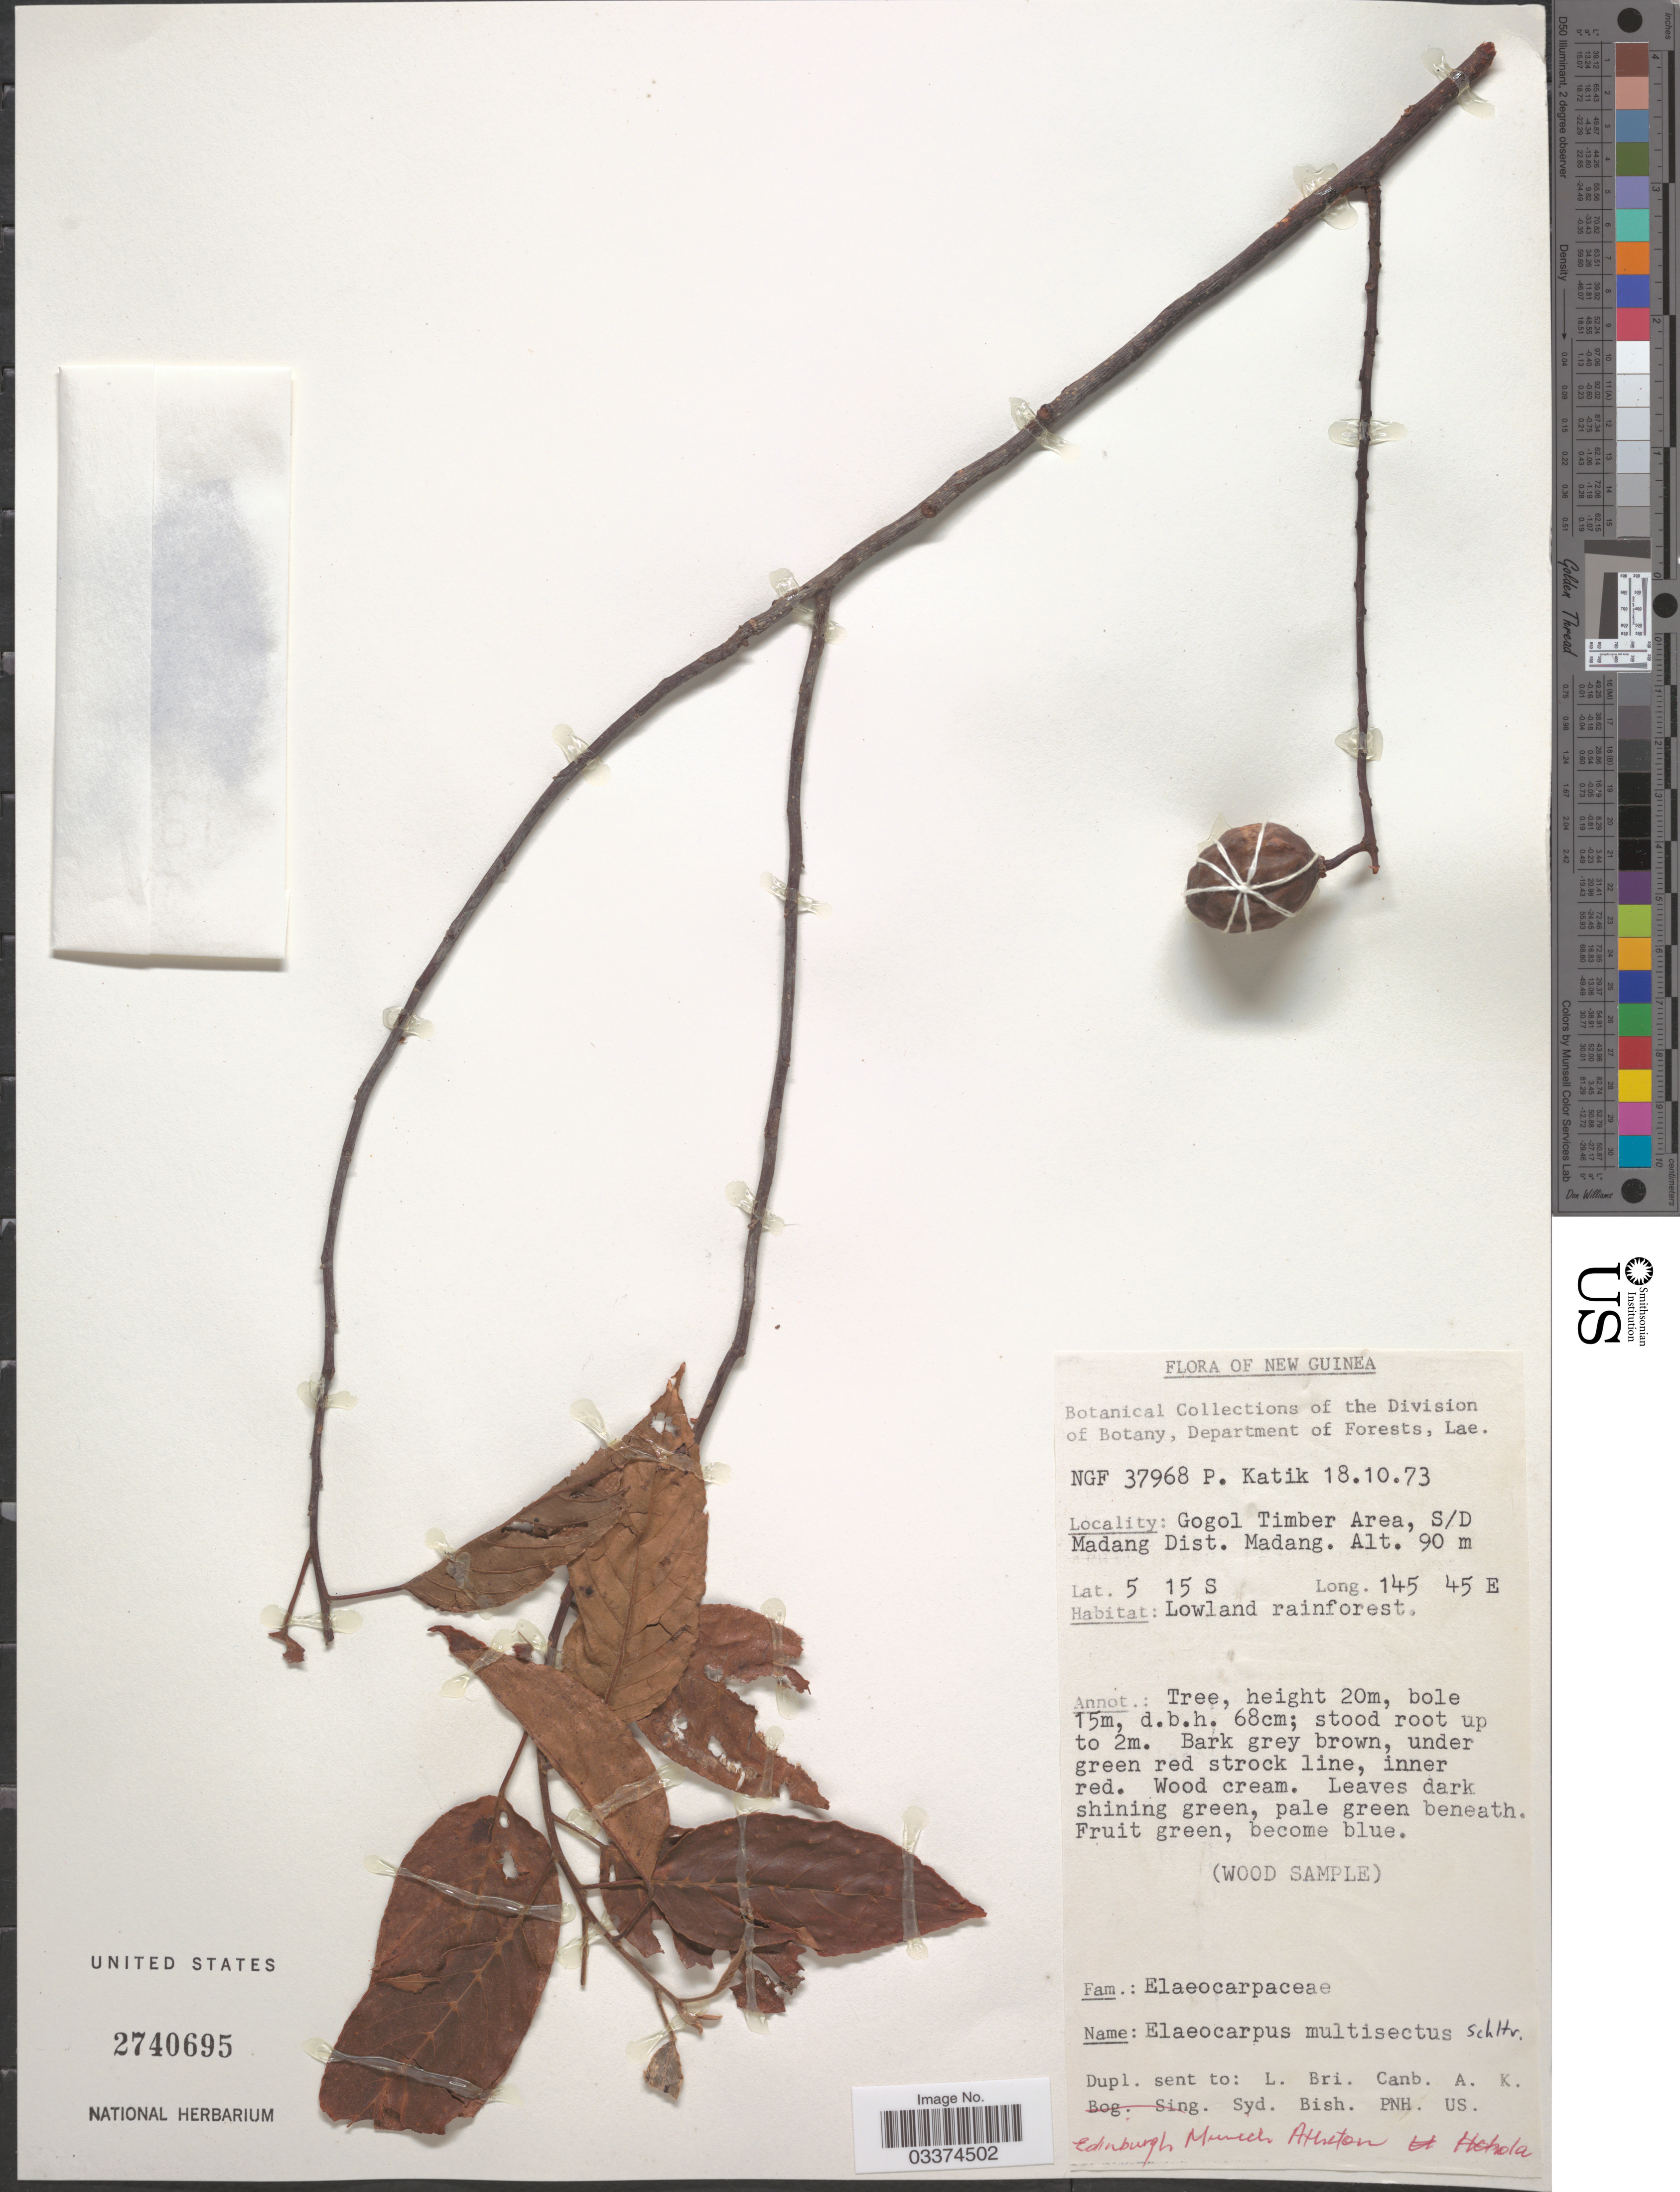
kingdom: Plantae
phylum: Tracheophyta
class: Magnoliopsida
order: Oxalidales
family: Elaeocarpaceae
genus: Elaeocarpus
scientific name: Elaeocarpus multisectus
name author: Schltr.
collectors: P. Katik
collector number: NGF37968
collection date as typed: Transcribed d/m/y: 18/10/73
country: Papua New Guinea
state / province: Madang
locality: New Guinea, Gogol Timber Area, S/D Madang Dist. Madang.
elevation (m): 90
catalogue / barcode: US 2740695